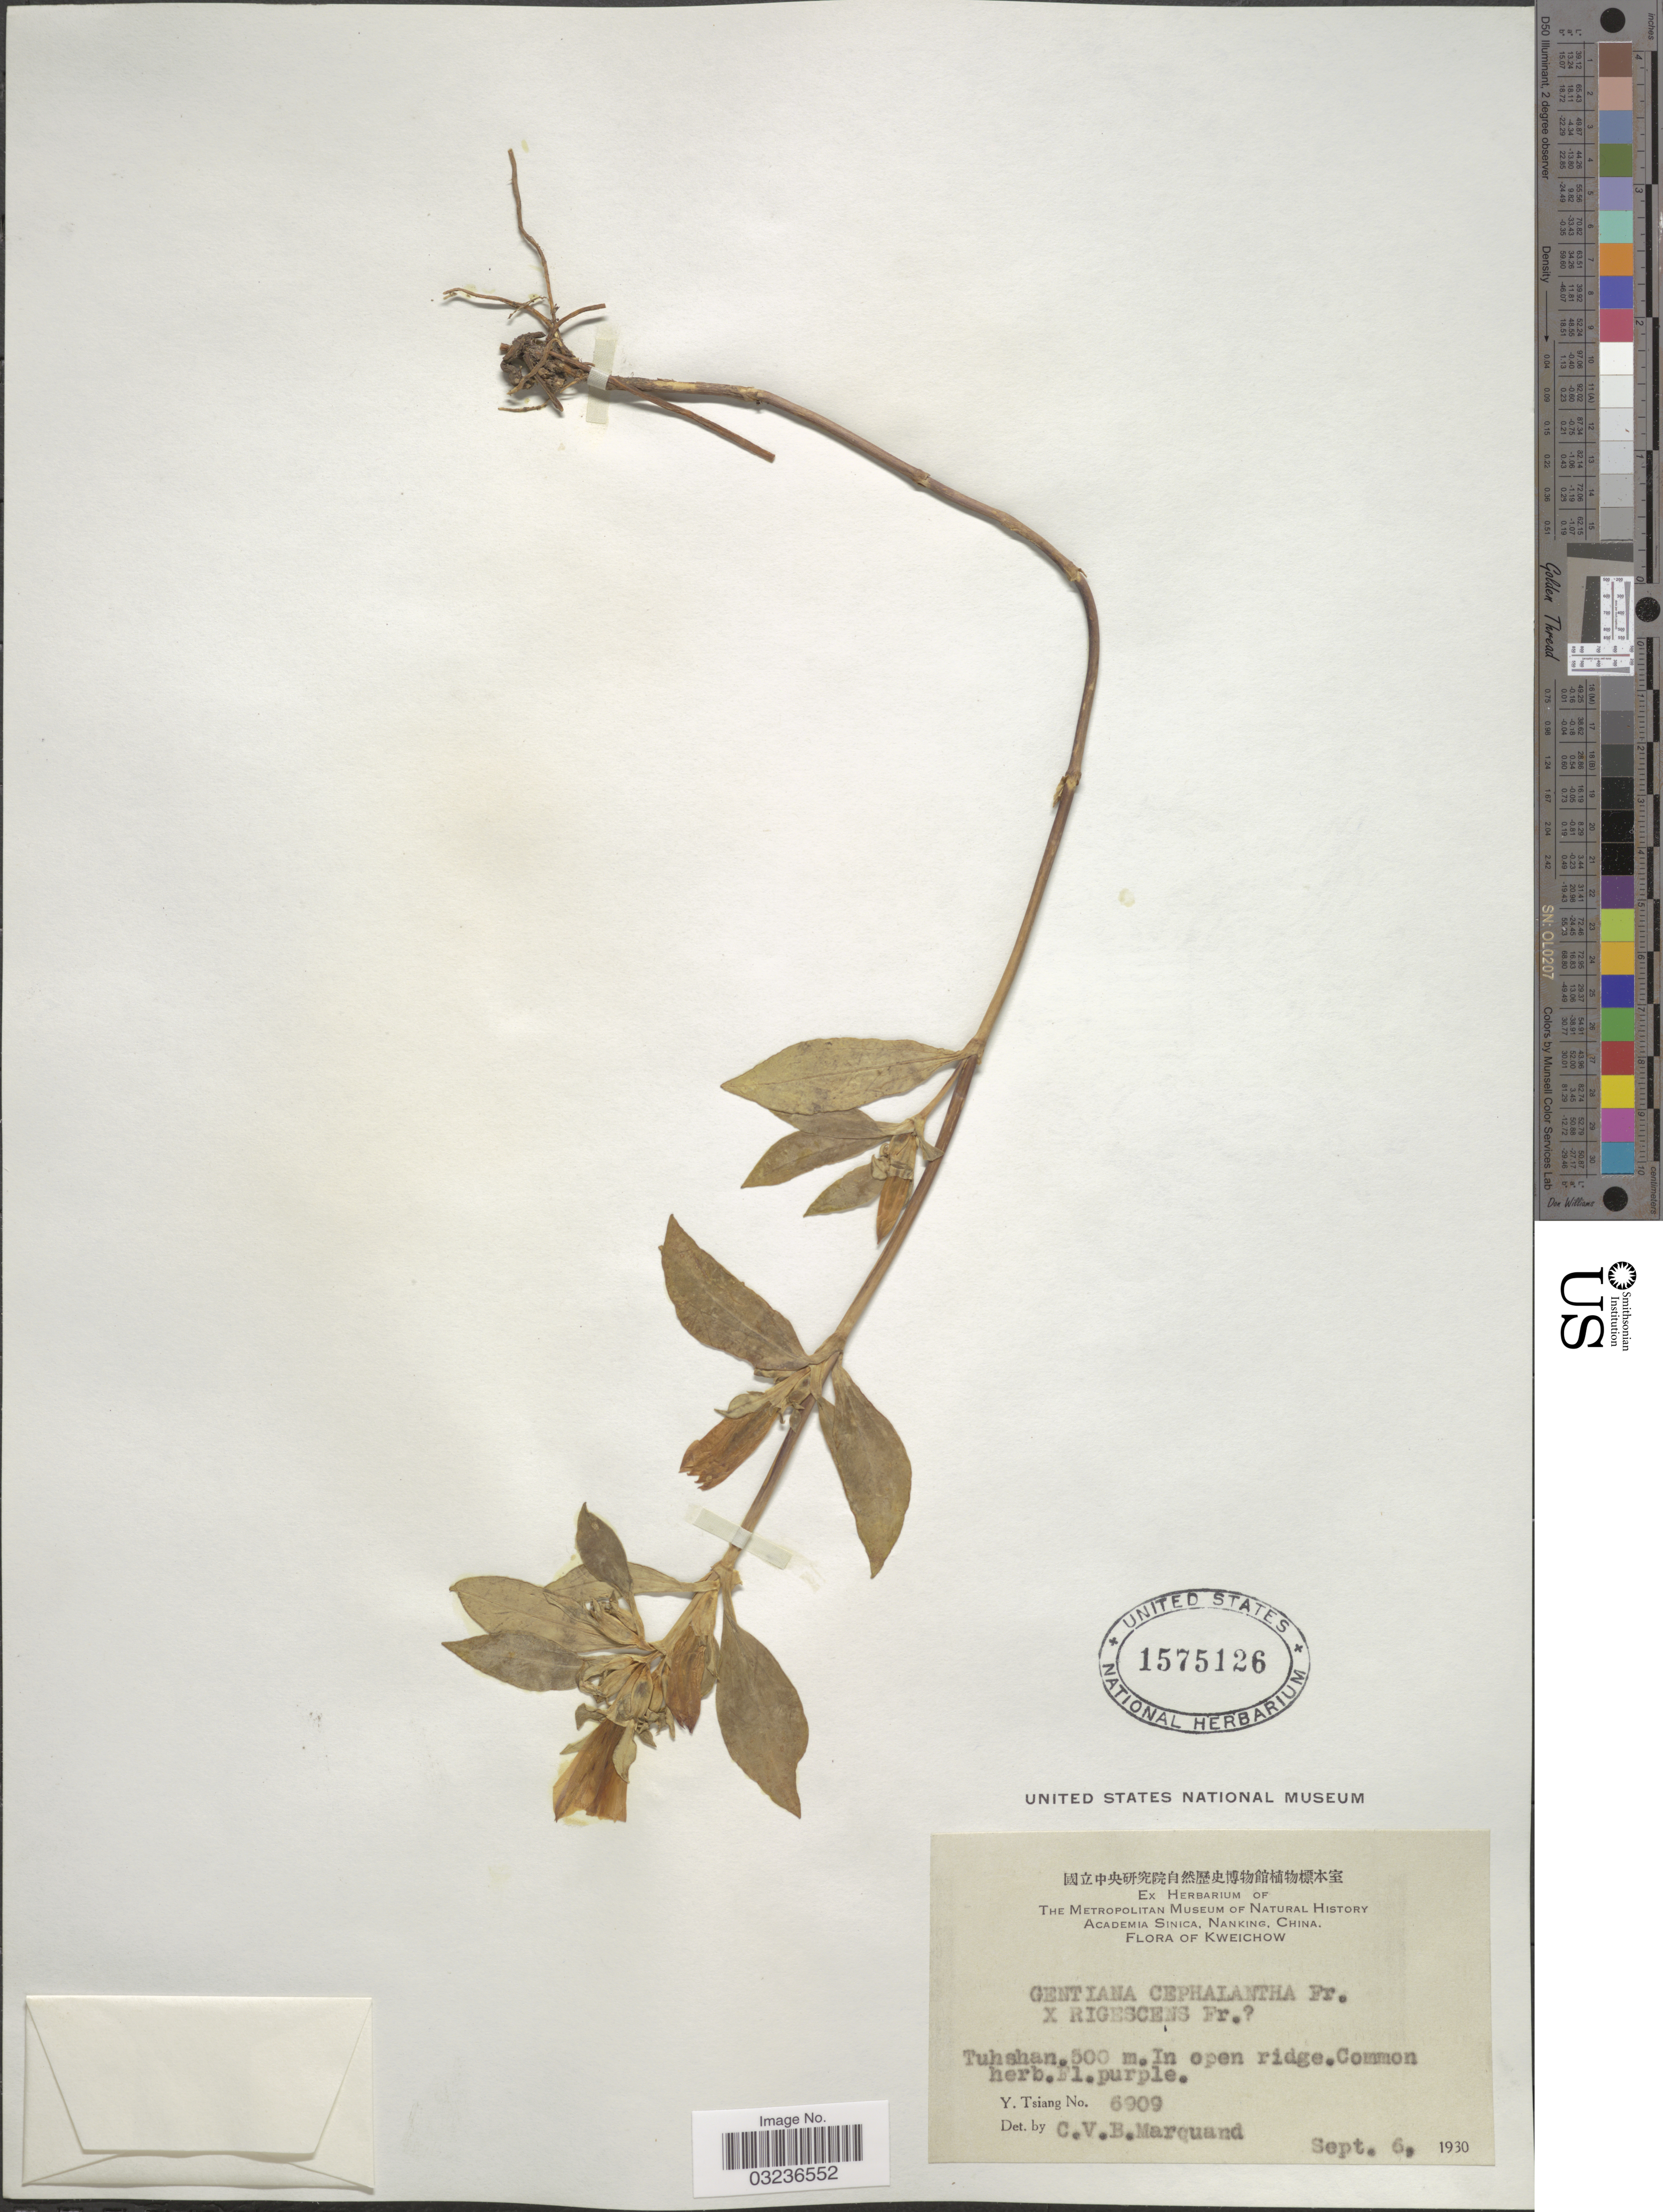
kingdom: Plantae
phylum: Tracheophyta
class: Magnoliopsida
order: Gentianales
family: Gentianaceae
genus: Gentiana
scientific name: Gentiana cephalantha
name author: Franch.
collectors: Y. Tsiang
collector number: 6909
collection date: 1930-09-06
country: China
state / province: Guizhou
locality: Kweichow. Tuhshan.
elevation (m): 500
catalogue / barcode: US 1575126